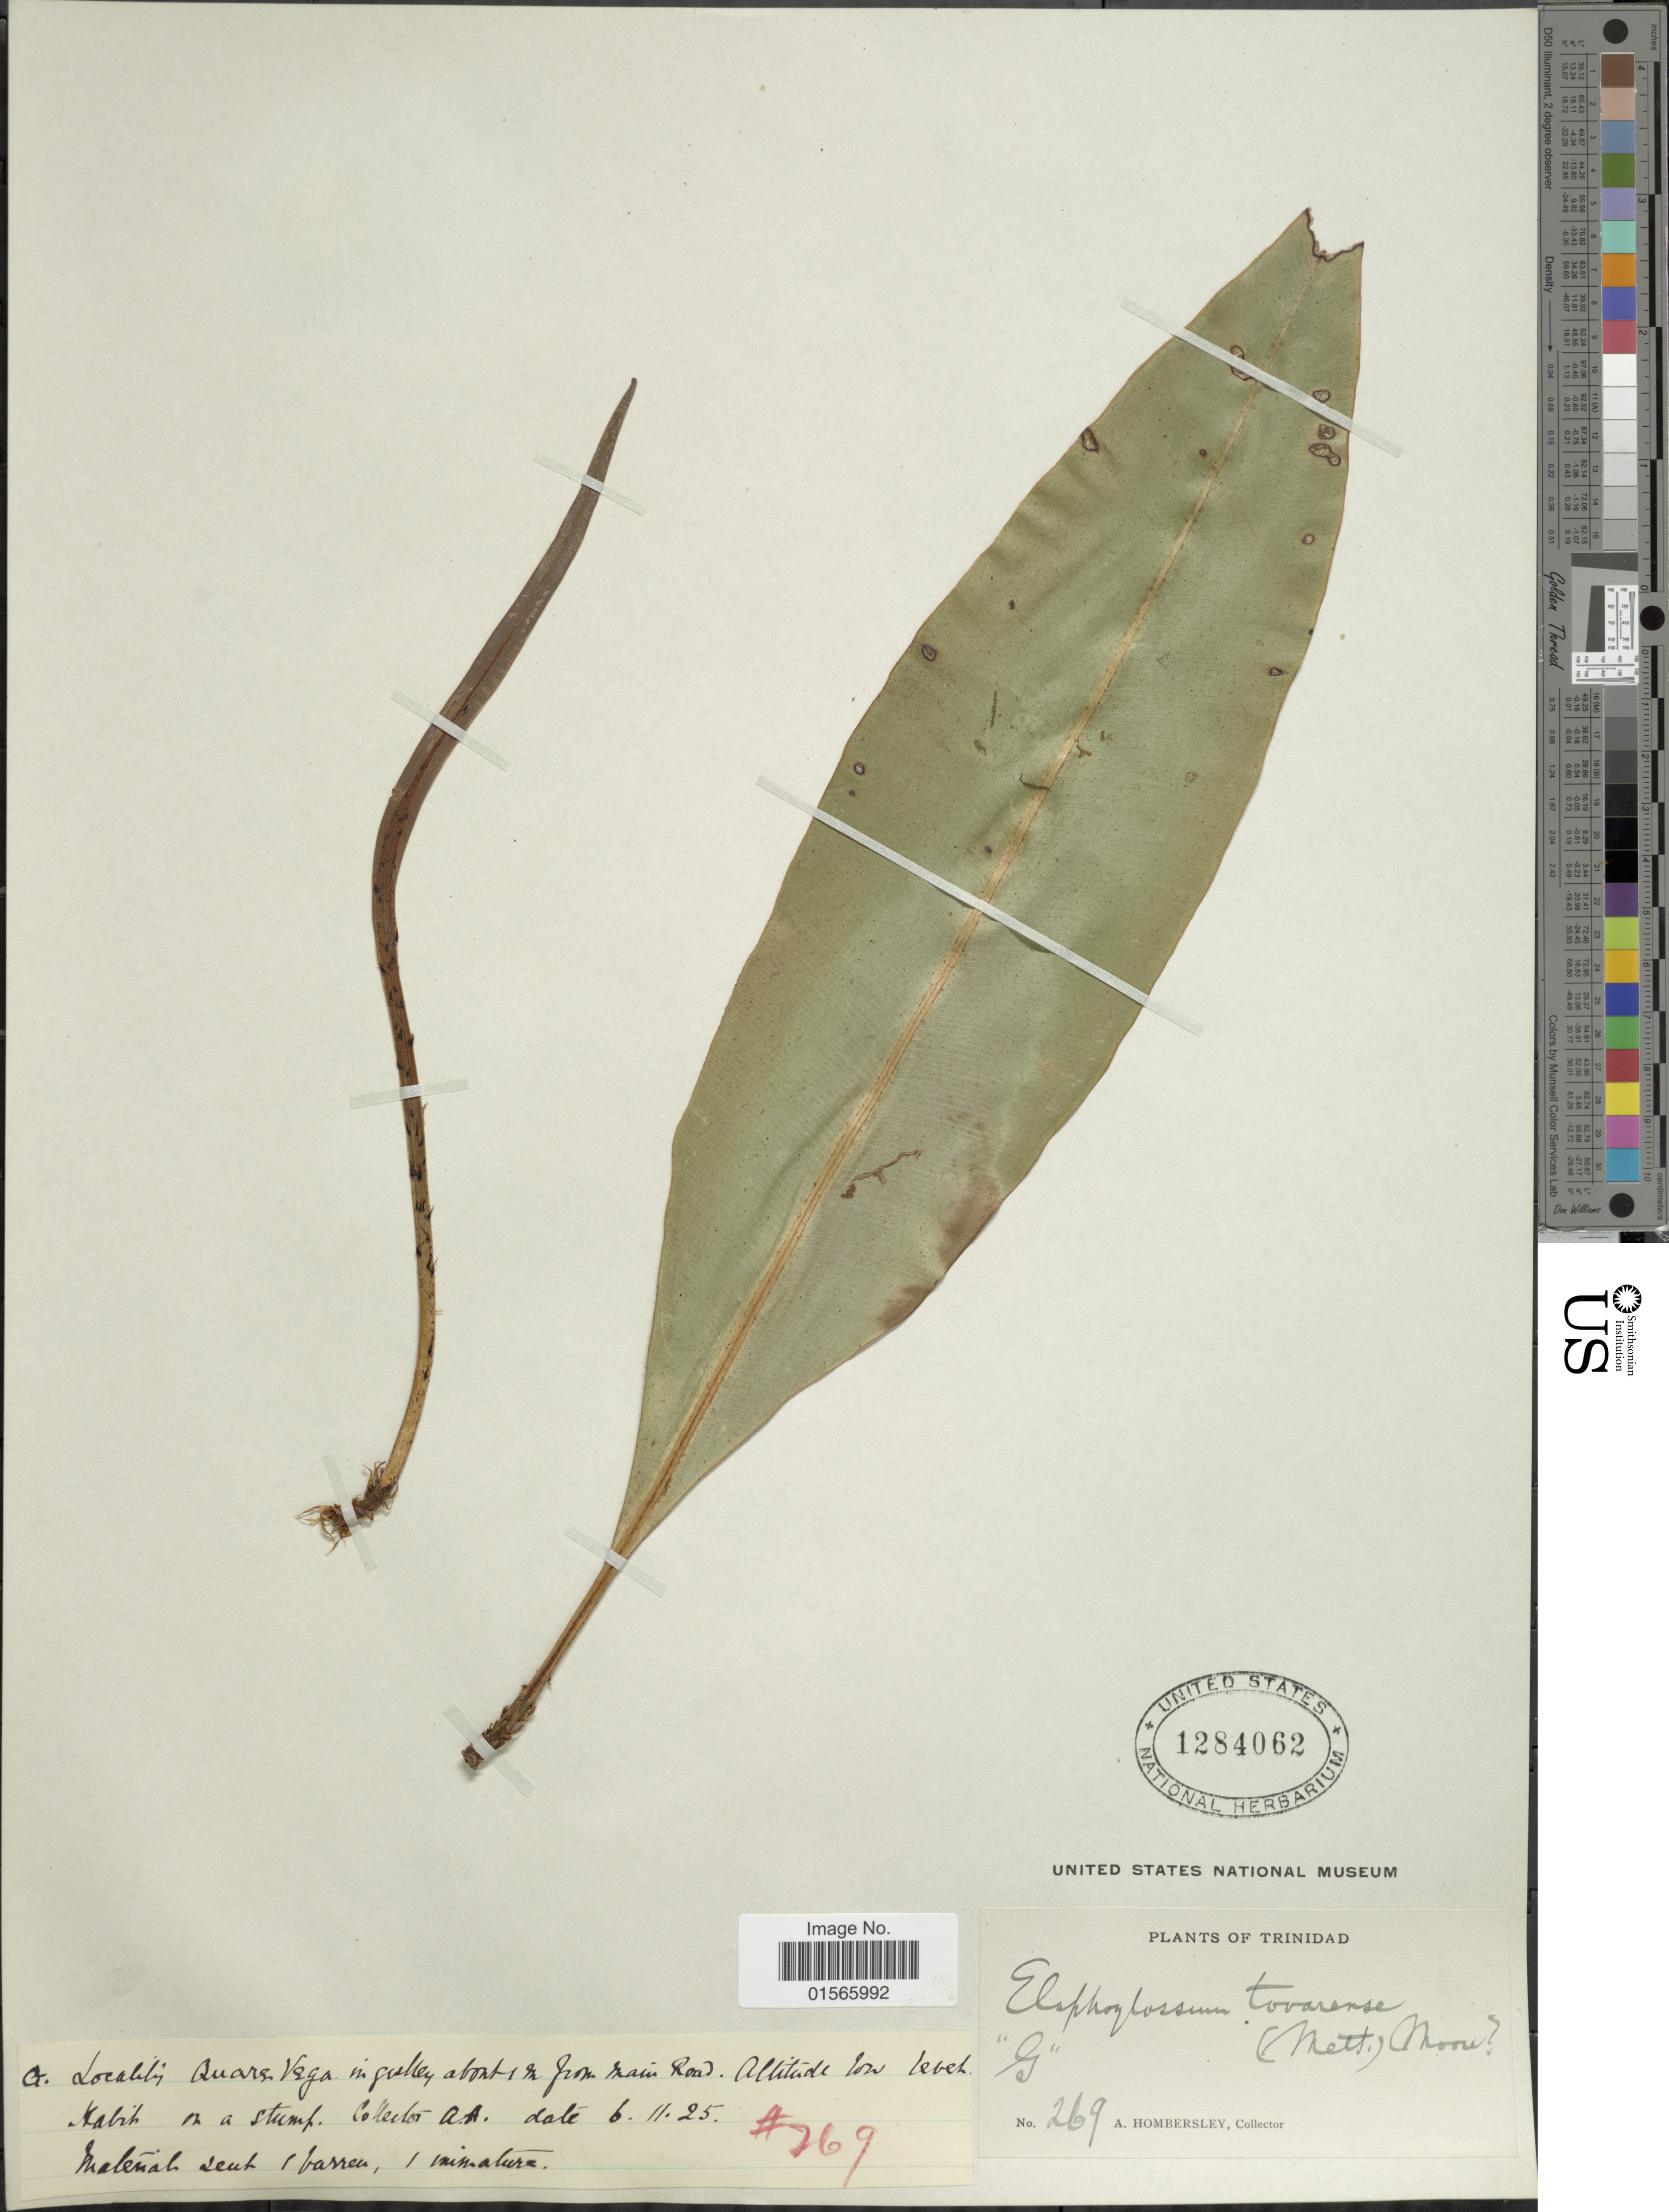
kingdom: Plantae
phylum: Tracheophyta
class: Polypodiopsida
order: Polypodiales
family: Dryopteridaceae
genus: Elaphoglossum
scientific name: Elaphoglossum luridum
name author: (Fée) Christ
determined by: Matos, F. B.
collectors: A. Hombersley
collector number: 269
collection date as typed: Transcribed d/m/y: 6/11/25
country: Trinidad and Tobago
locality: Quarz Vega in [illegible text] about 1 m from main road, Trinidad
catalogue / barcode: US 1284062